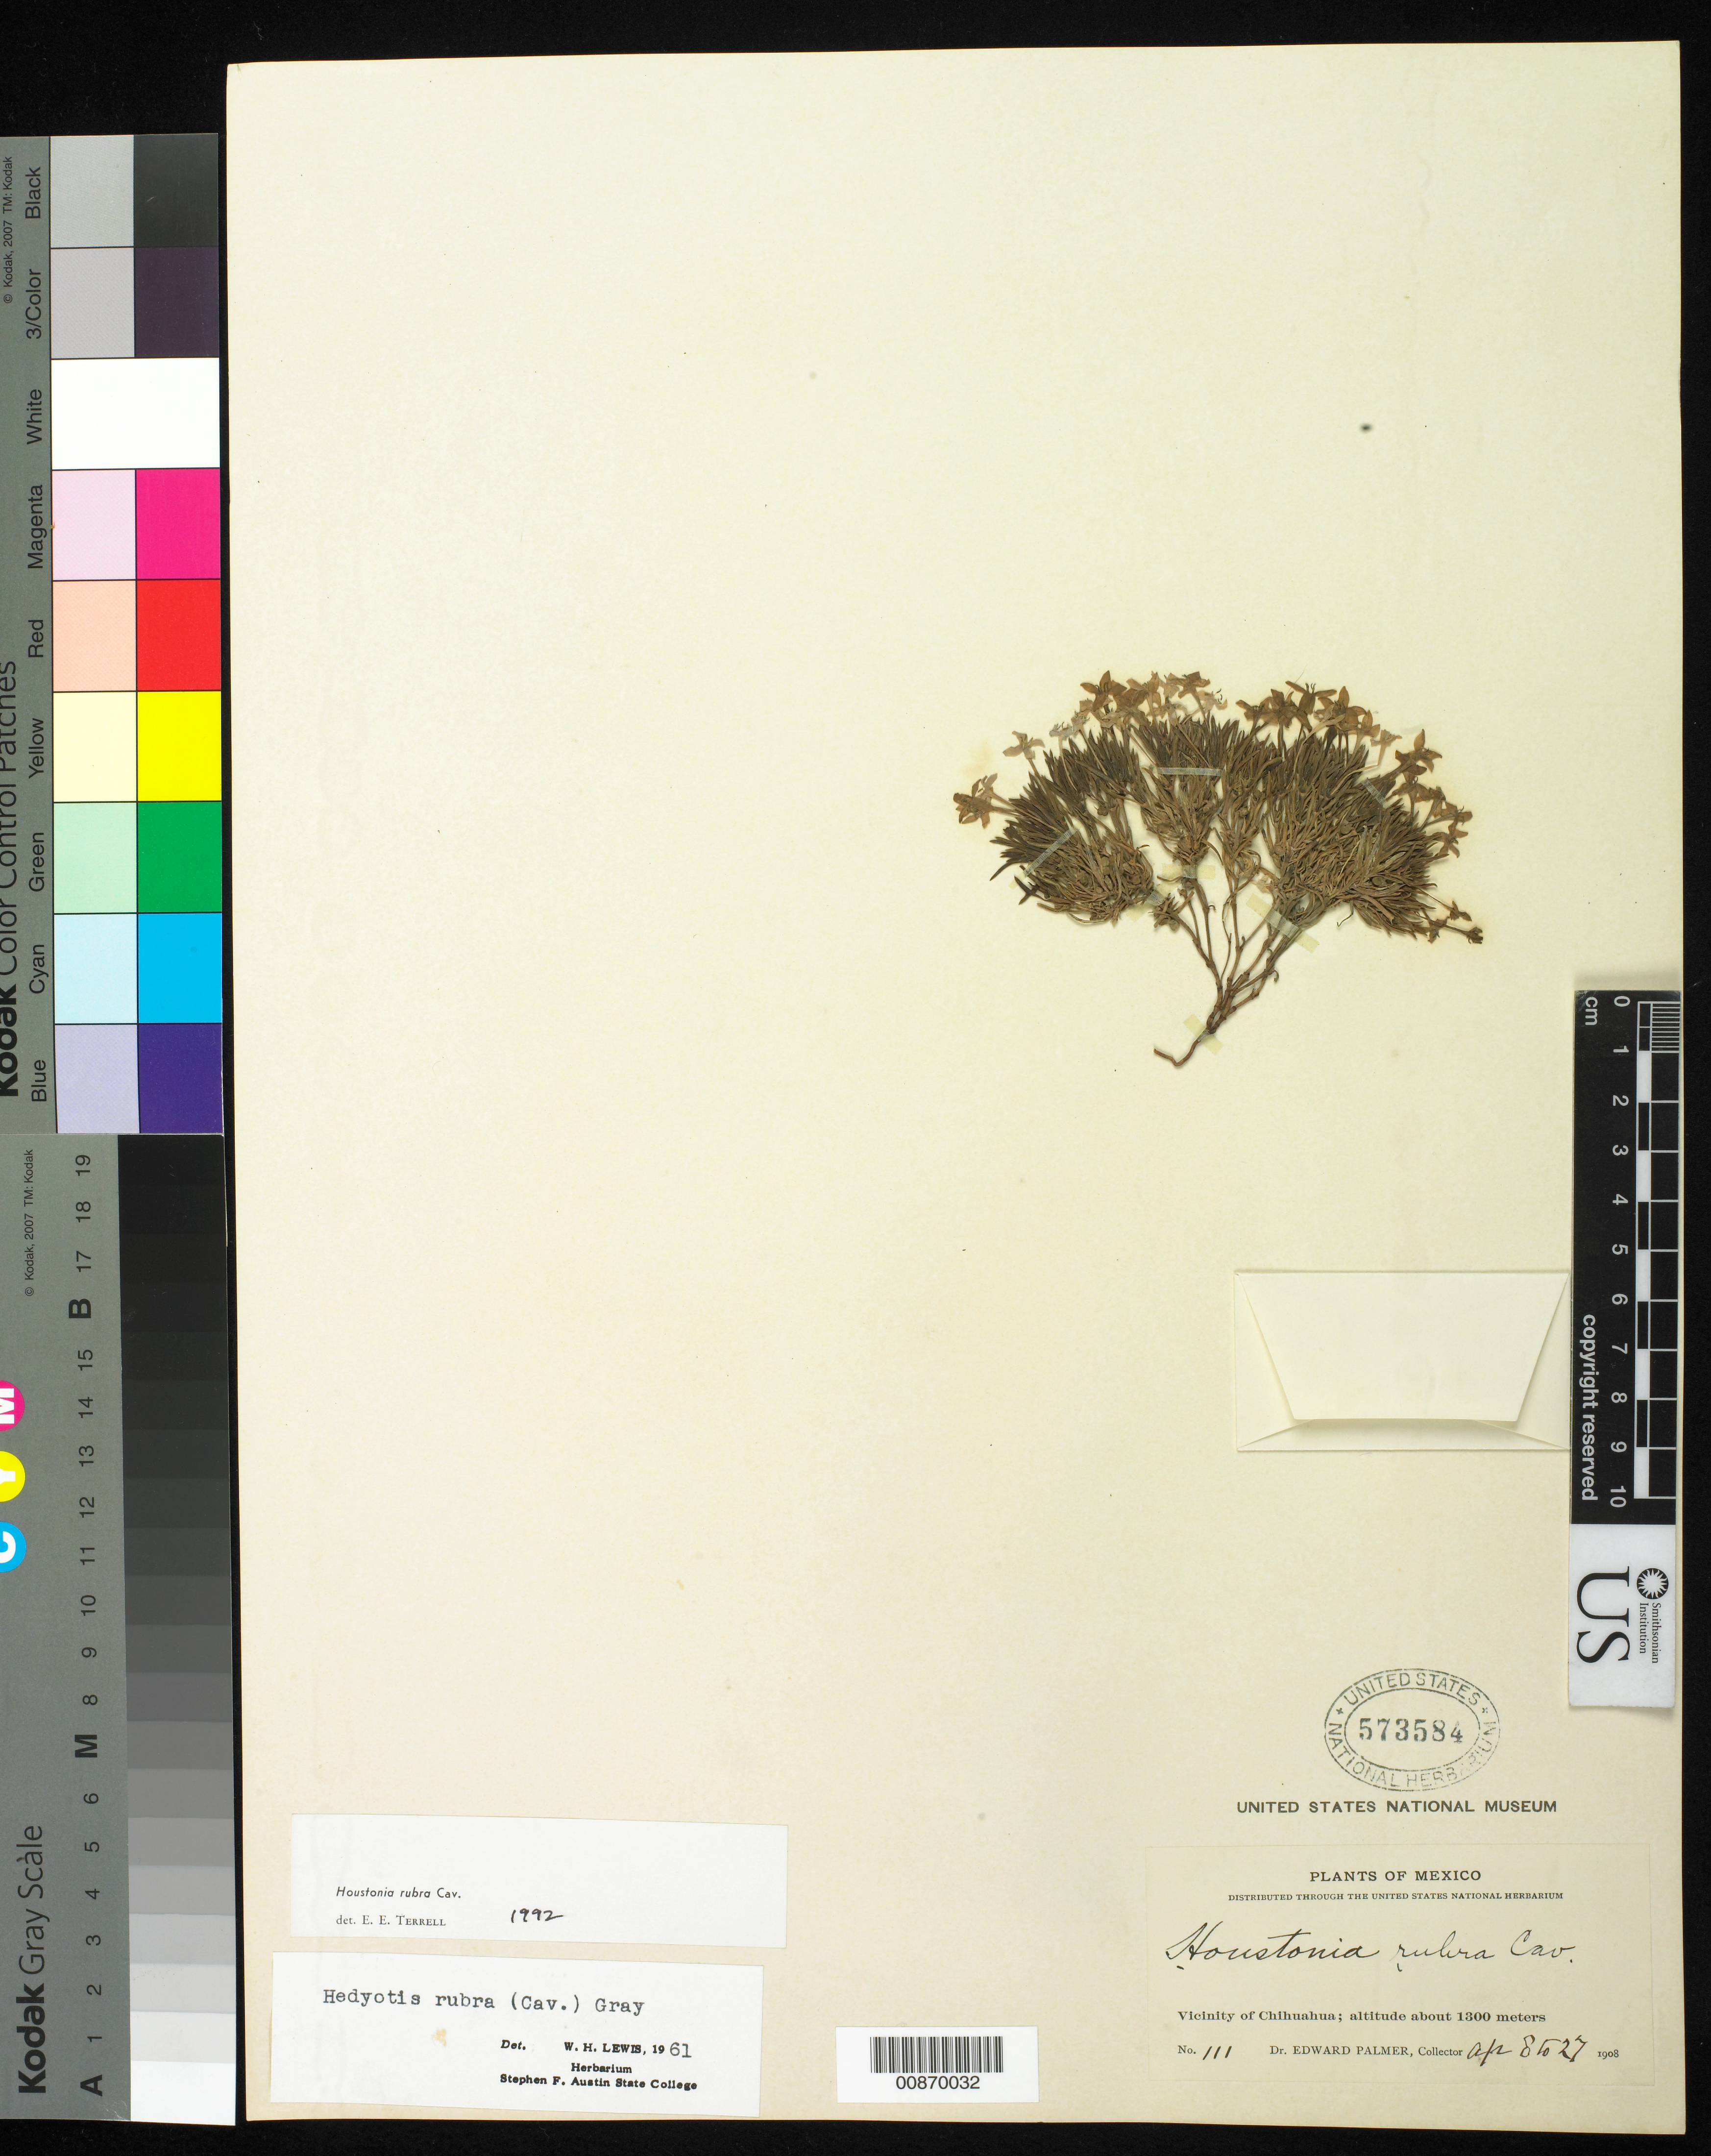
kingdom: Plantae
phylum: Tracheophyta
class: Magnoliopsida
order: Gentianales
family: Rubiaceae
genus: Houstonia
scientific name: Houstonia rubra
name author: Cav.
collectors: E. Palmer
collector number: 111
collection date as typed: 08 Apr 1908 to 27 Apr 1908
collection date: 1908-04-08/1908-04-27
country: Mexico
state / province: Chihuahua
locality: Vicinity of Chihuahua.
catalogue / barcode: US 573584